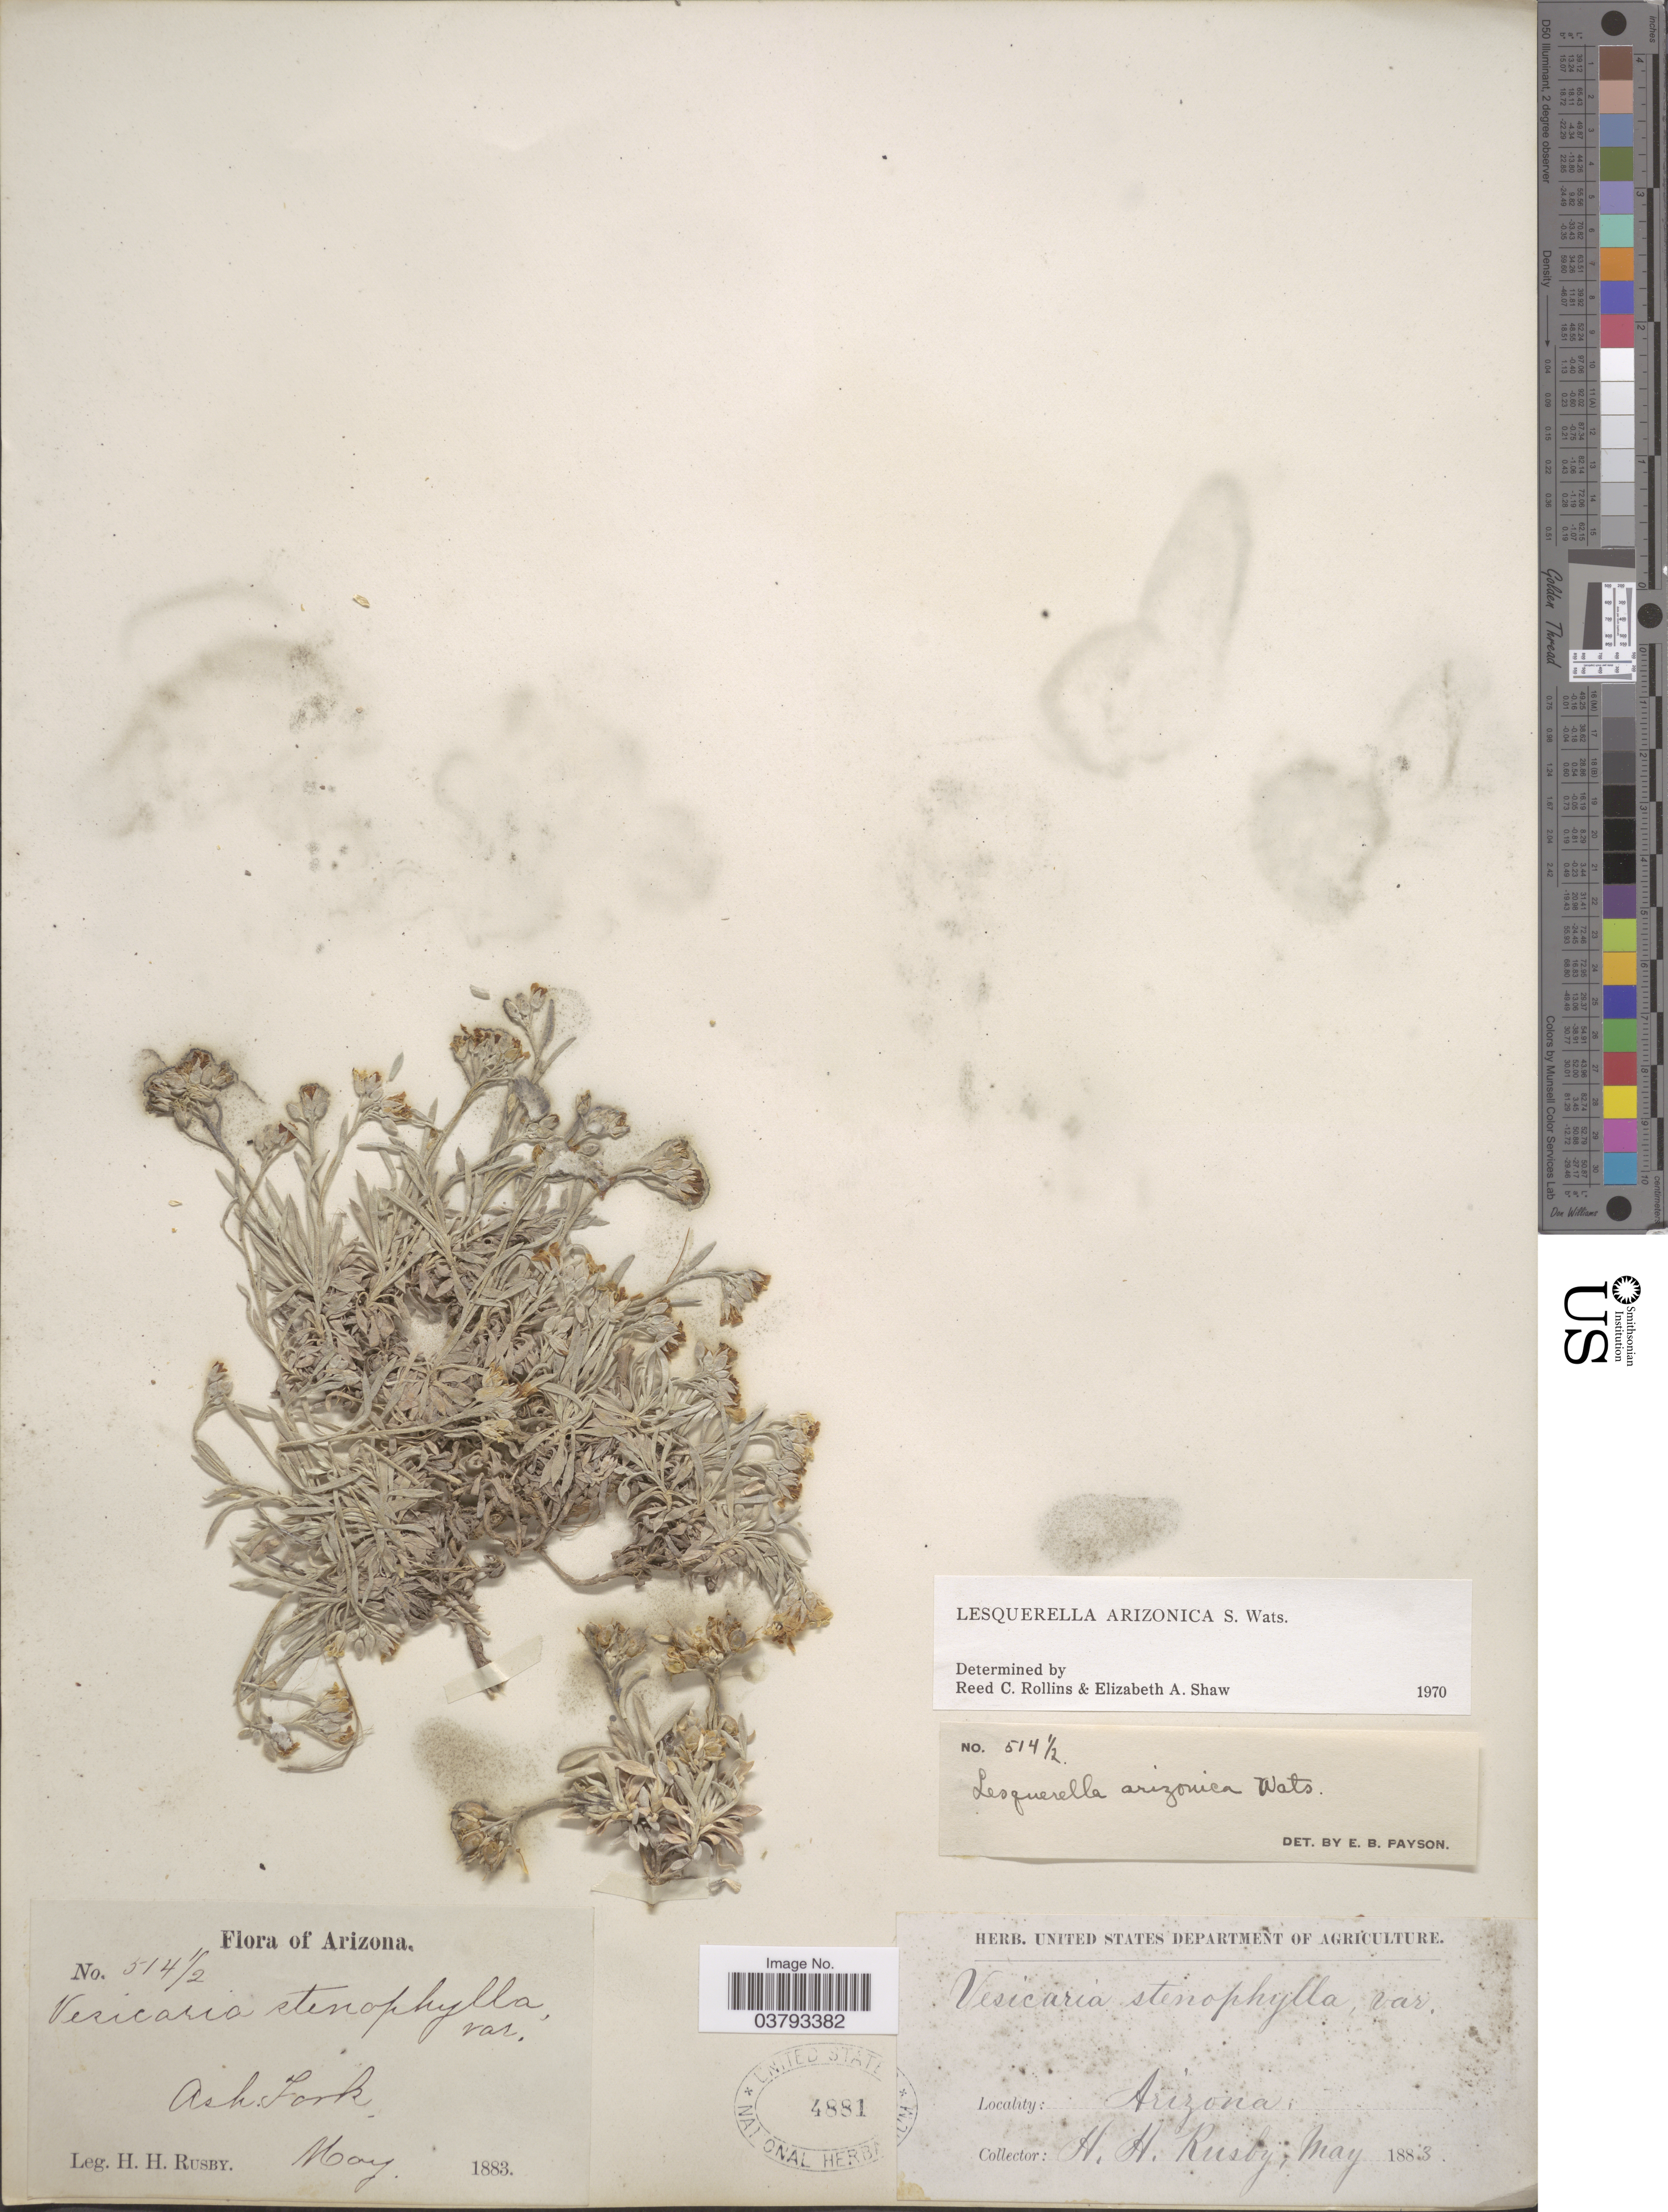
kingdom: Plantae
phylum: Tracheophyta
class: Magnoliopsida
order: Brassicales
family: Brassicaceae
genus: Lesquerella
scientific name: Lesquerella arizonica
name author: S. Watson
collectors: H. H. Rusby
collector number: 514½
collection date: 1883-05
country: United States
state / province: Arizona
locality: Ash Fork.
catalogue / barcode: US 4881